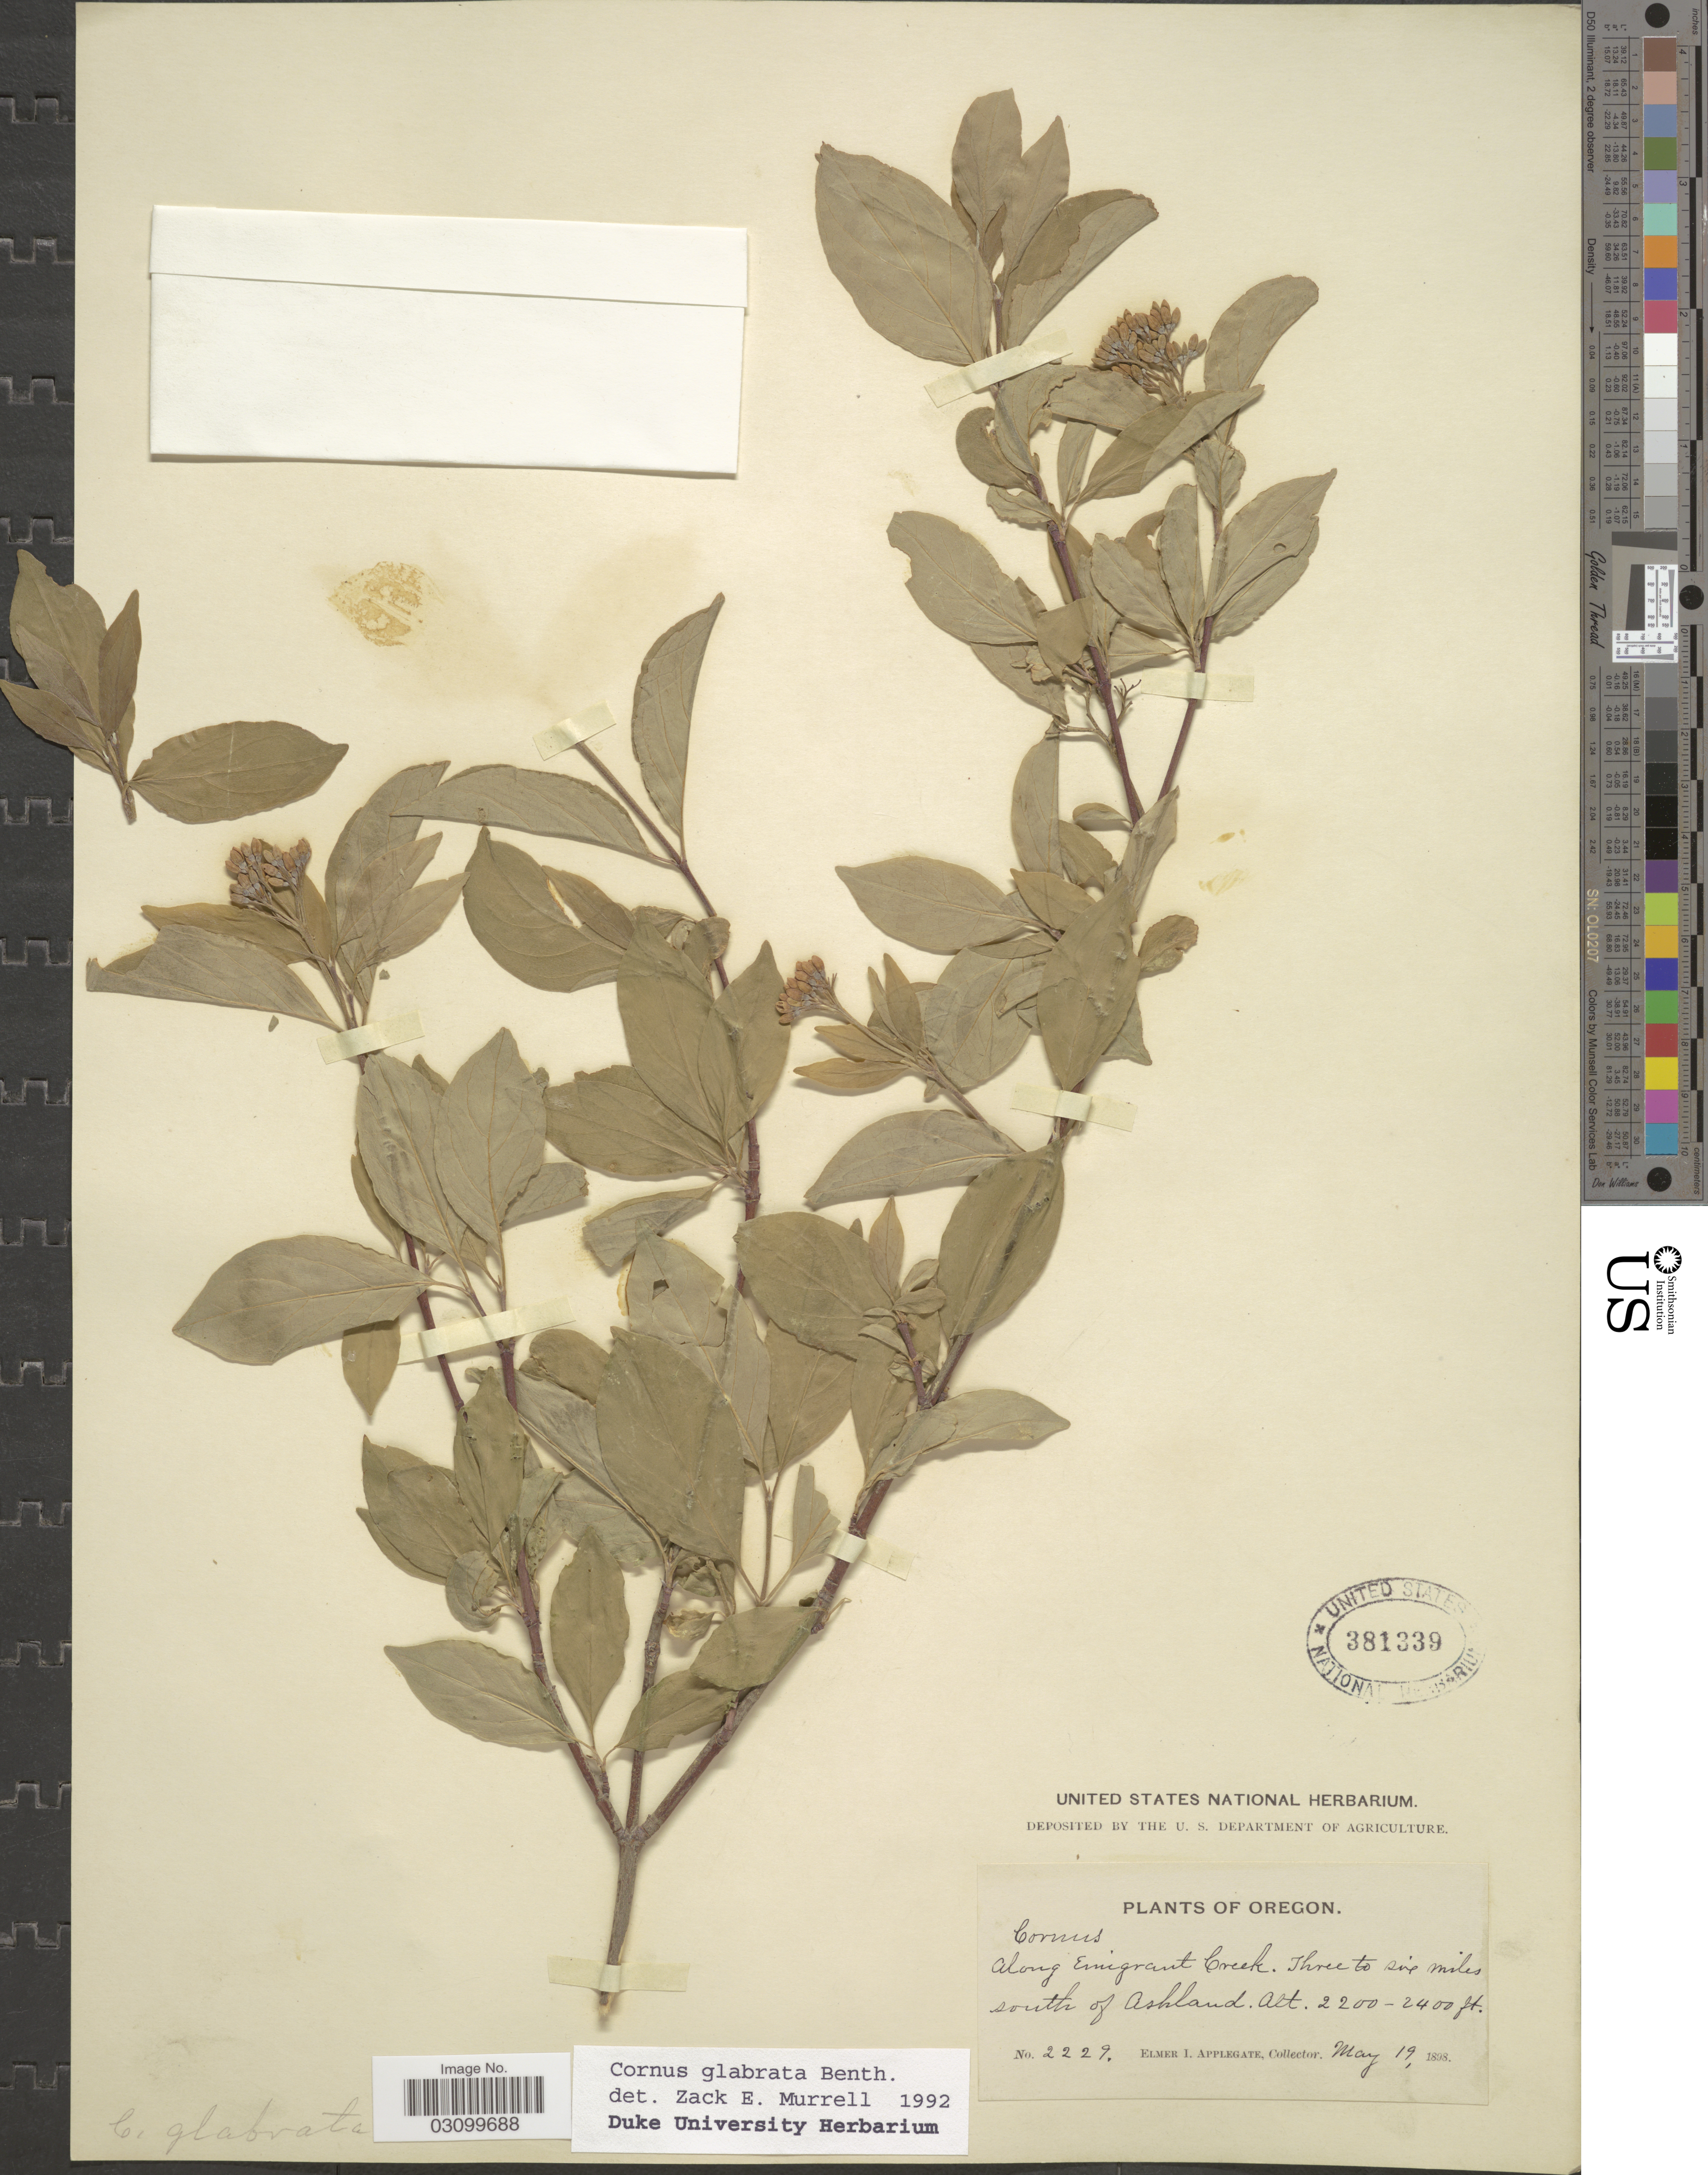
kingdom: Plantae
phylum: Tracheophyta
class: Magnoliopsida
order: Cornales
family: Cornaceae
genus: Cornus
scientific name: Cornus glabrata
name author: Benth.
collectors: E. I. Applegate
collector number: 2229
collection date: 1898-05-19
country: United States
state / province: Oregon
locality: Along Emigrant Creek. Three to six miles south of Ashland.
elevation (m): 671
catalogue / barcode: US 381339